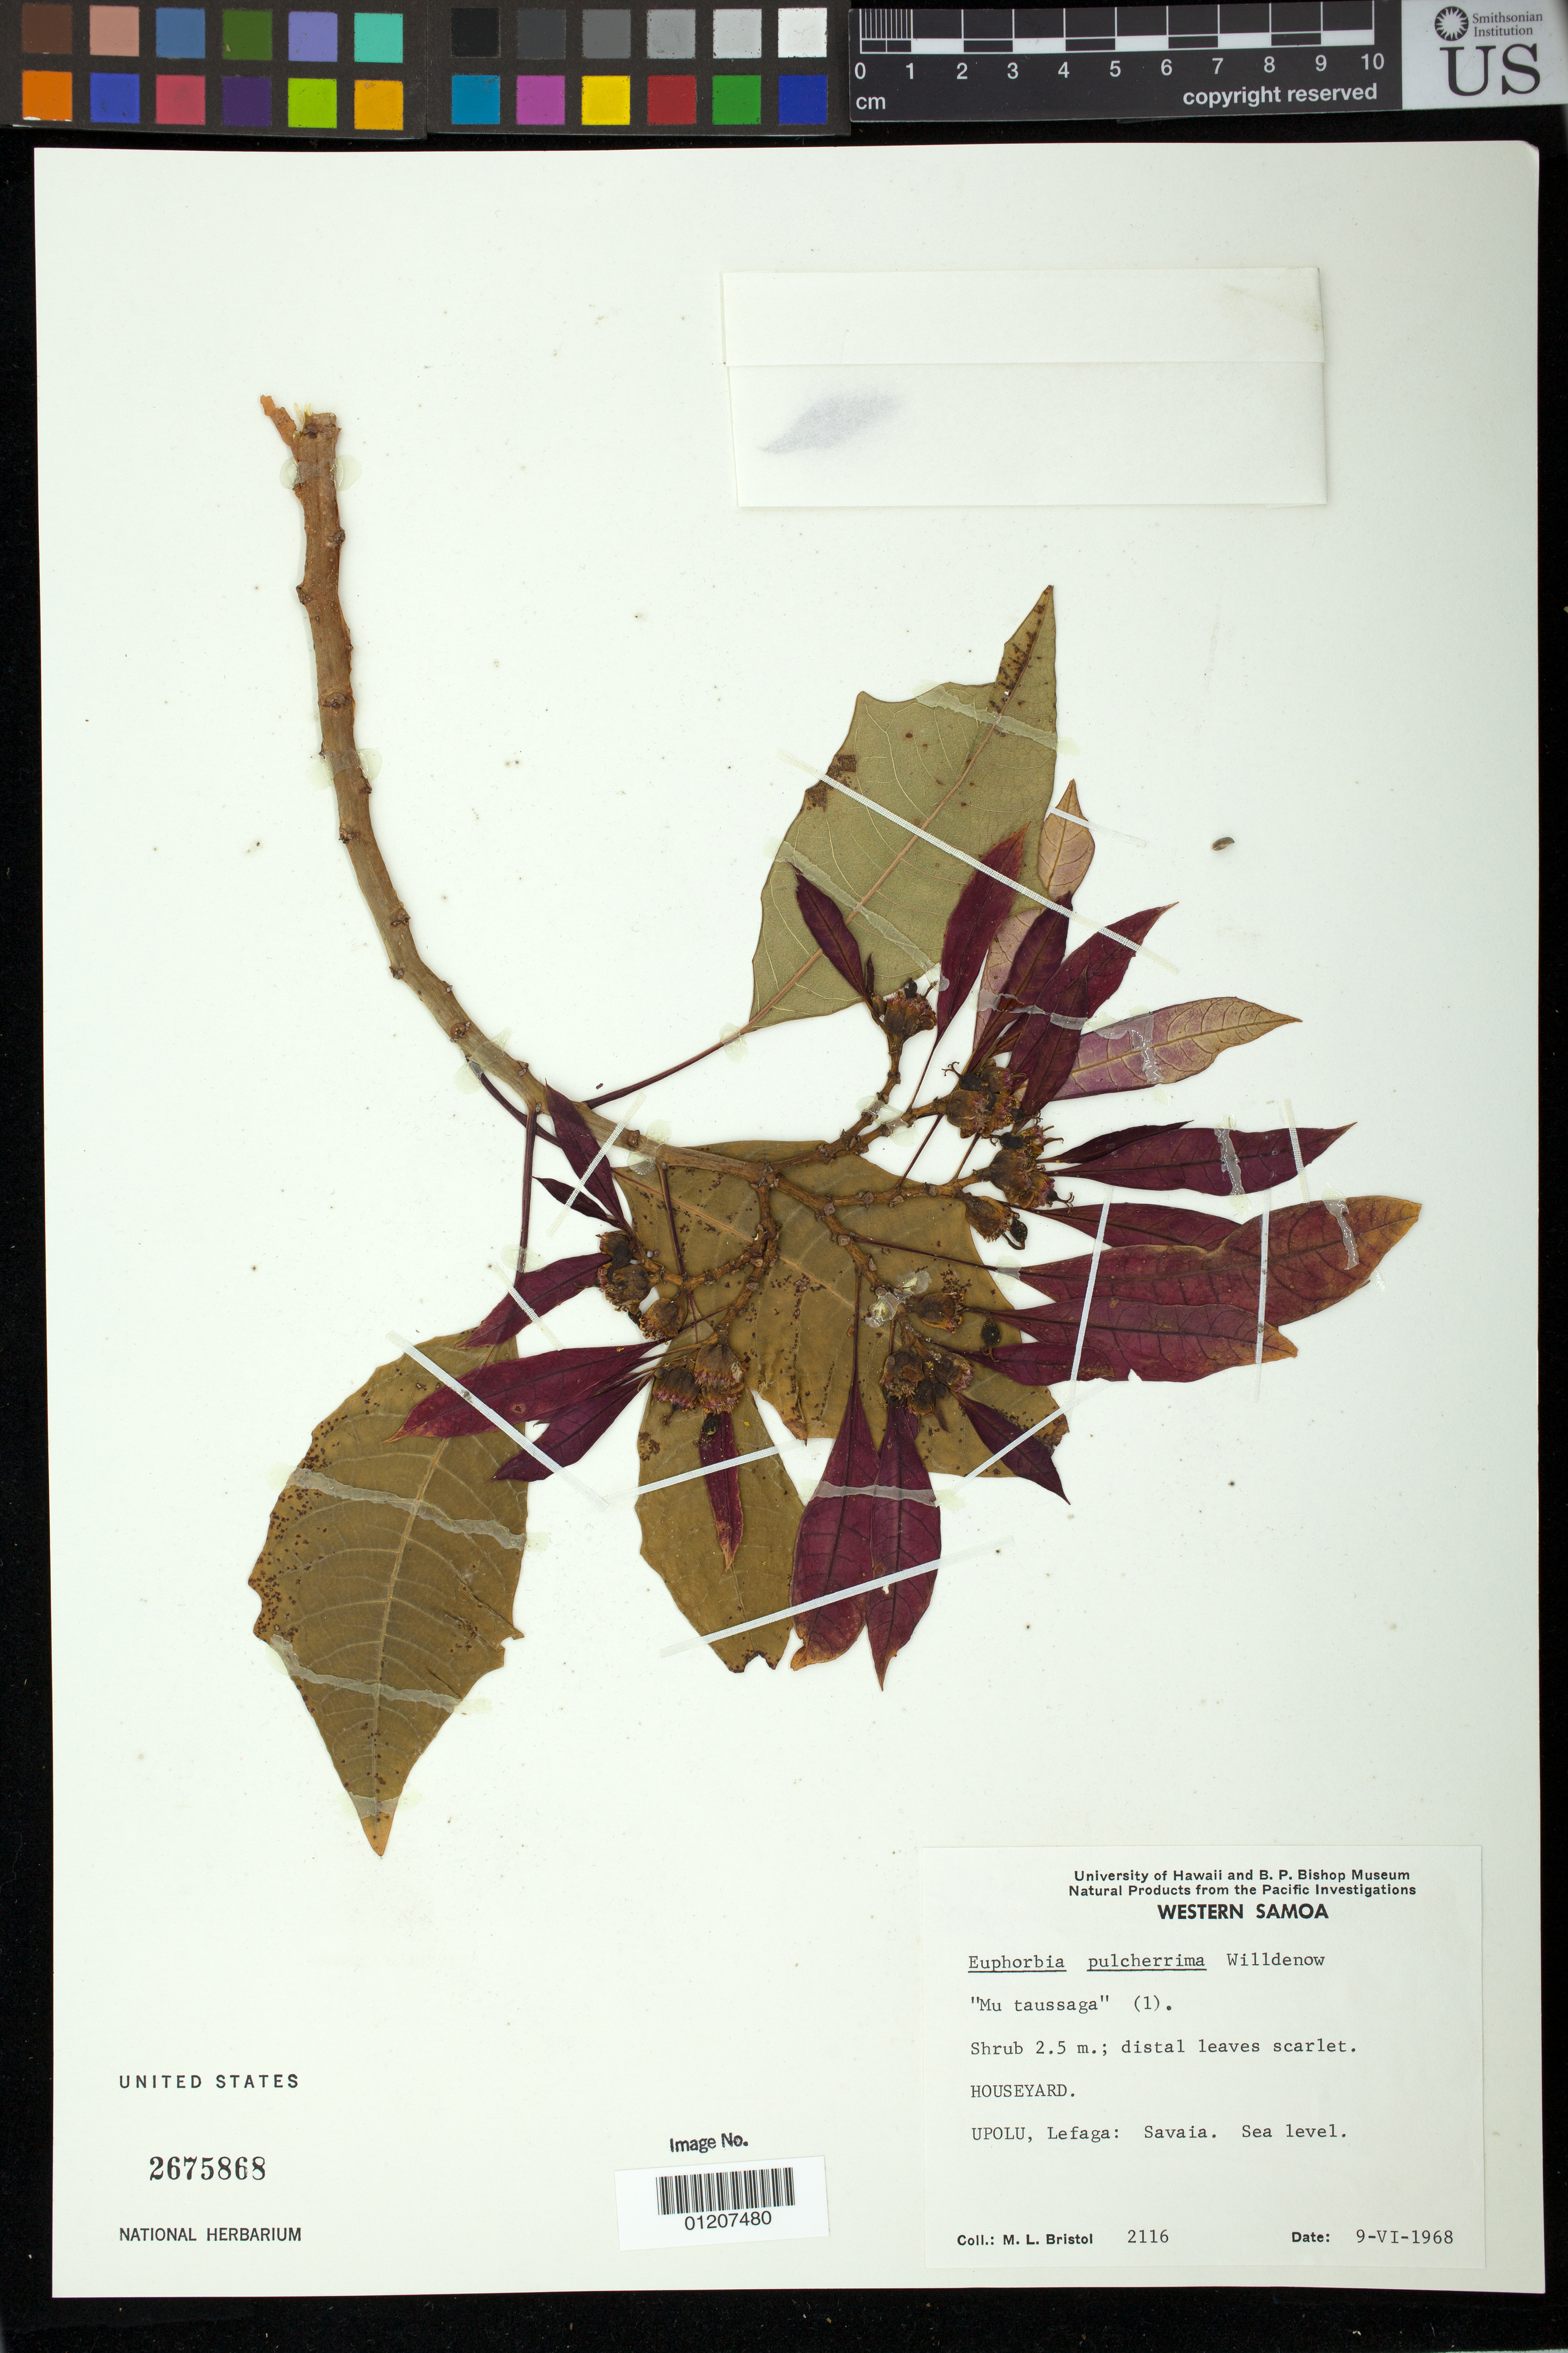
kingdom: Plantae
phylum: Tracheophyta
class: Magnoliopsida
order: Malpighiales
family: Euphorbiaceae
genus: Euphorbia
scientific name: Euphorbia pulcherrima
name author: Willd. ex Klotzsch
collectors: M. L. Bristol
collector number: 2116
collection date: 1968-06-09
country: Samoa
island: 'Upolu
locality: Lefaga: Savaia.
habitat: houseyard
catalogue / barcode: US 2675868